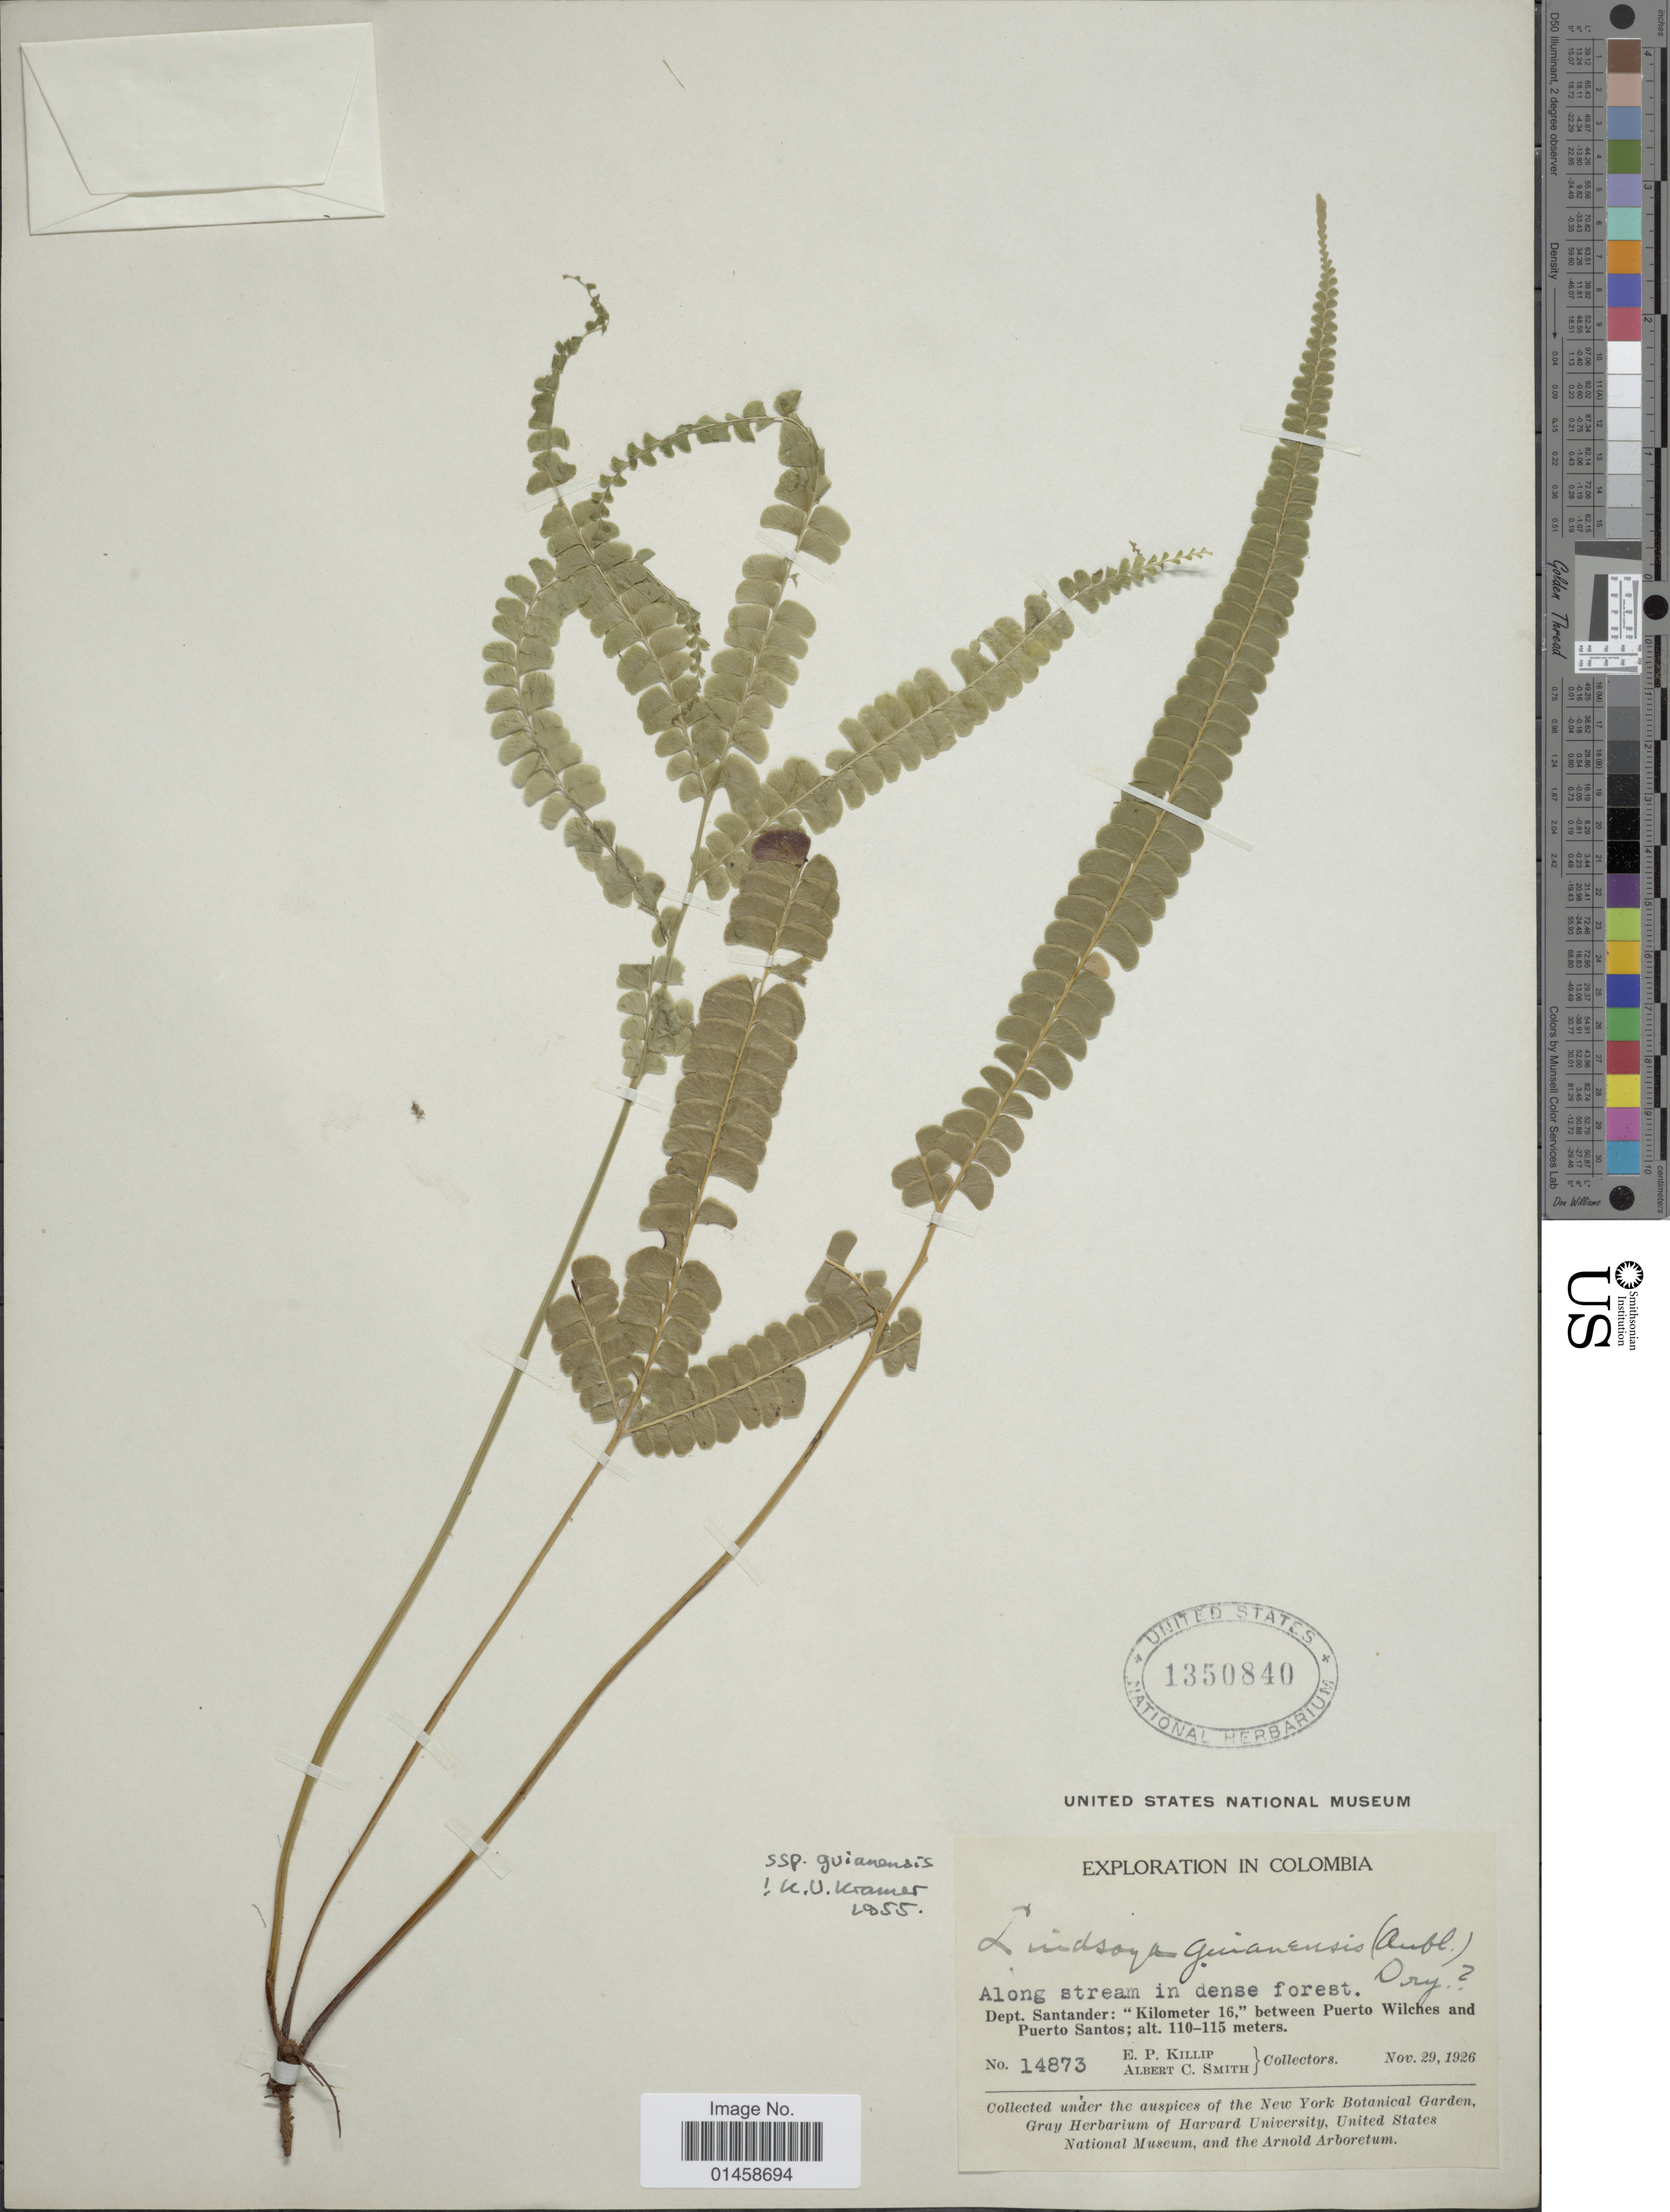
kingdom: Plantae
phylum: Tracheophyta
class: Polypodiopsida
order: Polypodiales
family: Lindsaeaceae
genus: Lindsaea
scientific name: Lindsaea guianensis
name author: (Aubl.) Dryand.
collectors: E. P. Killip & A. C. Smith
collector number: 14873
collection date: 1926-11-29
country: Colombia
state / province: Santander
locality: Kilometers 16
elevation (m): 110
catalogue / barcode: US 1350840